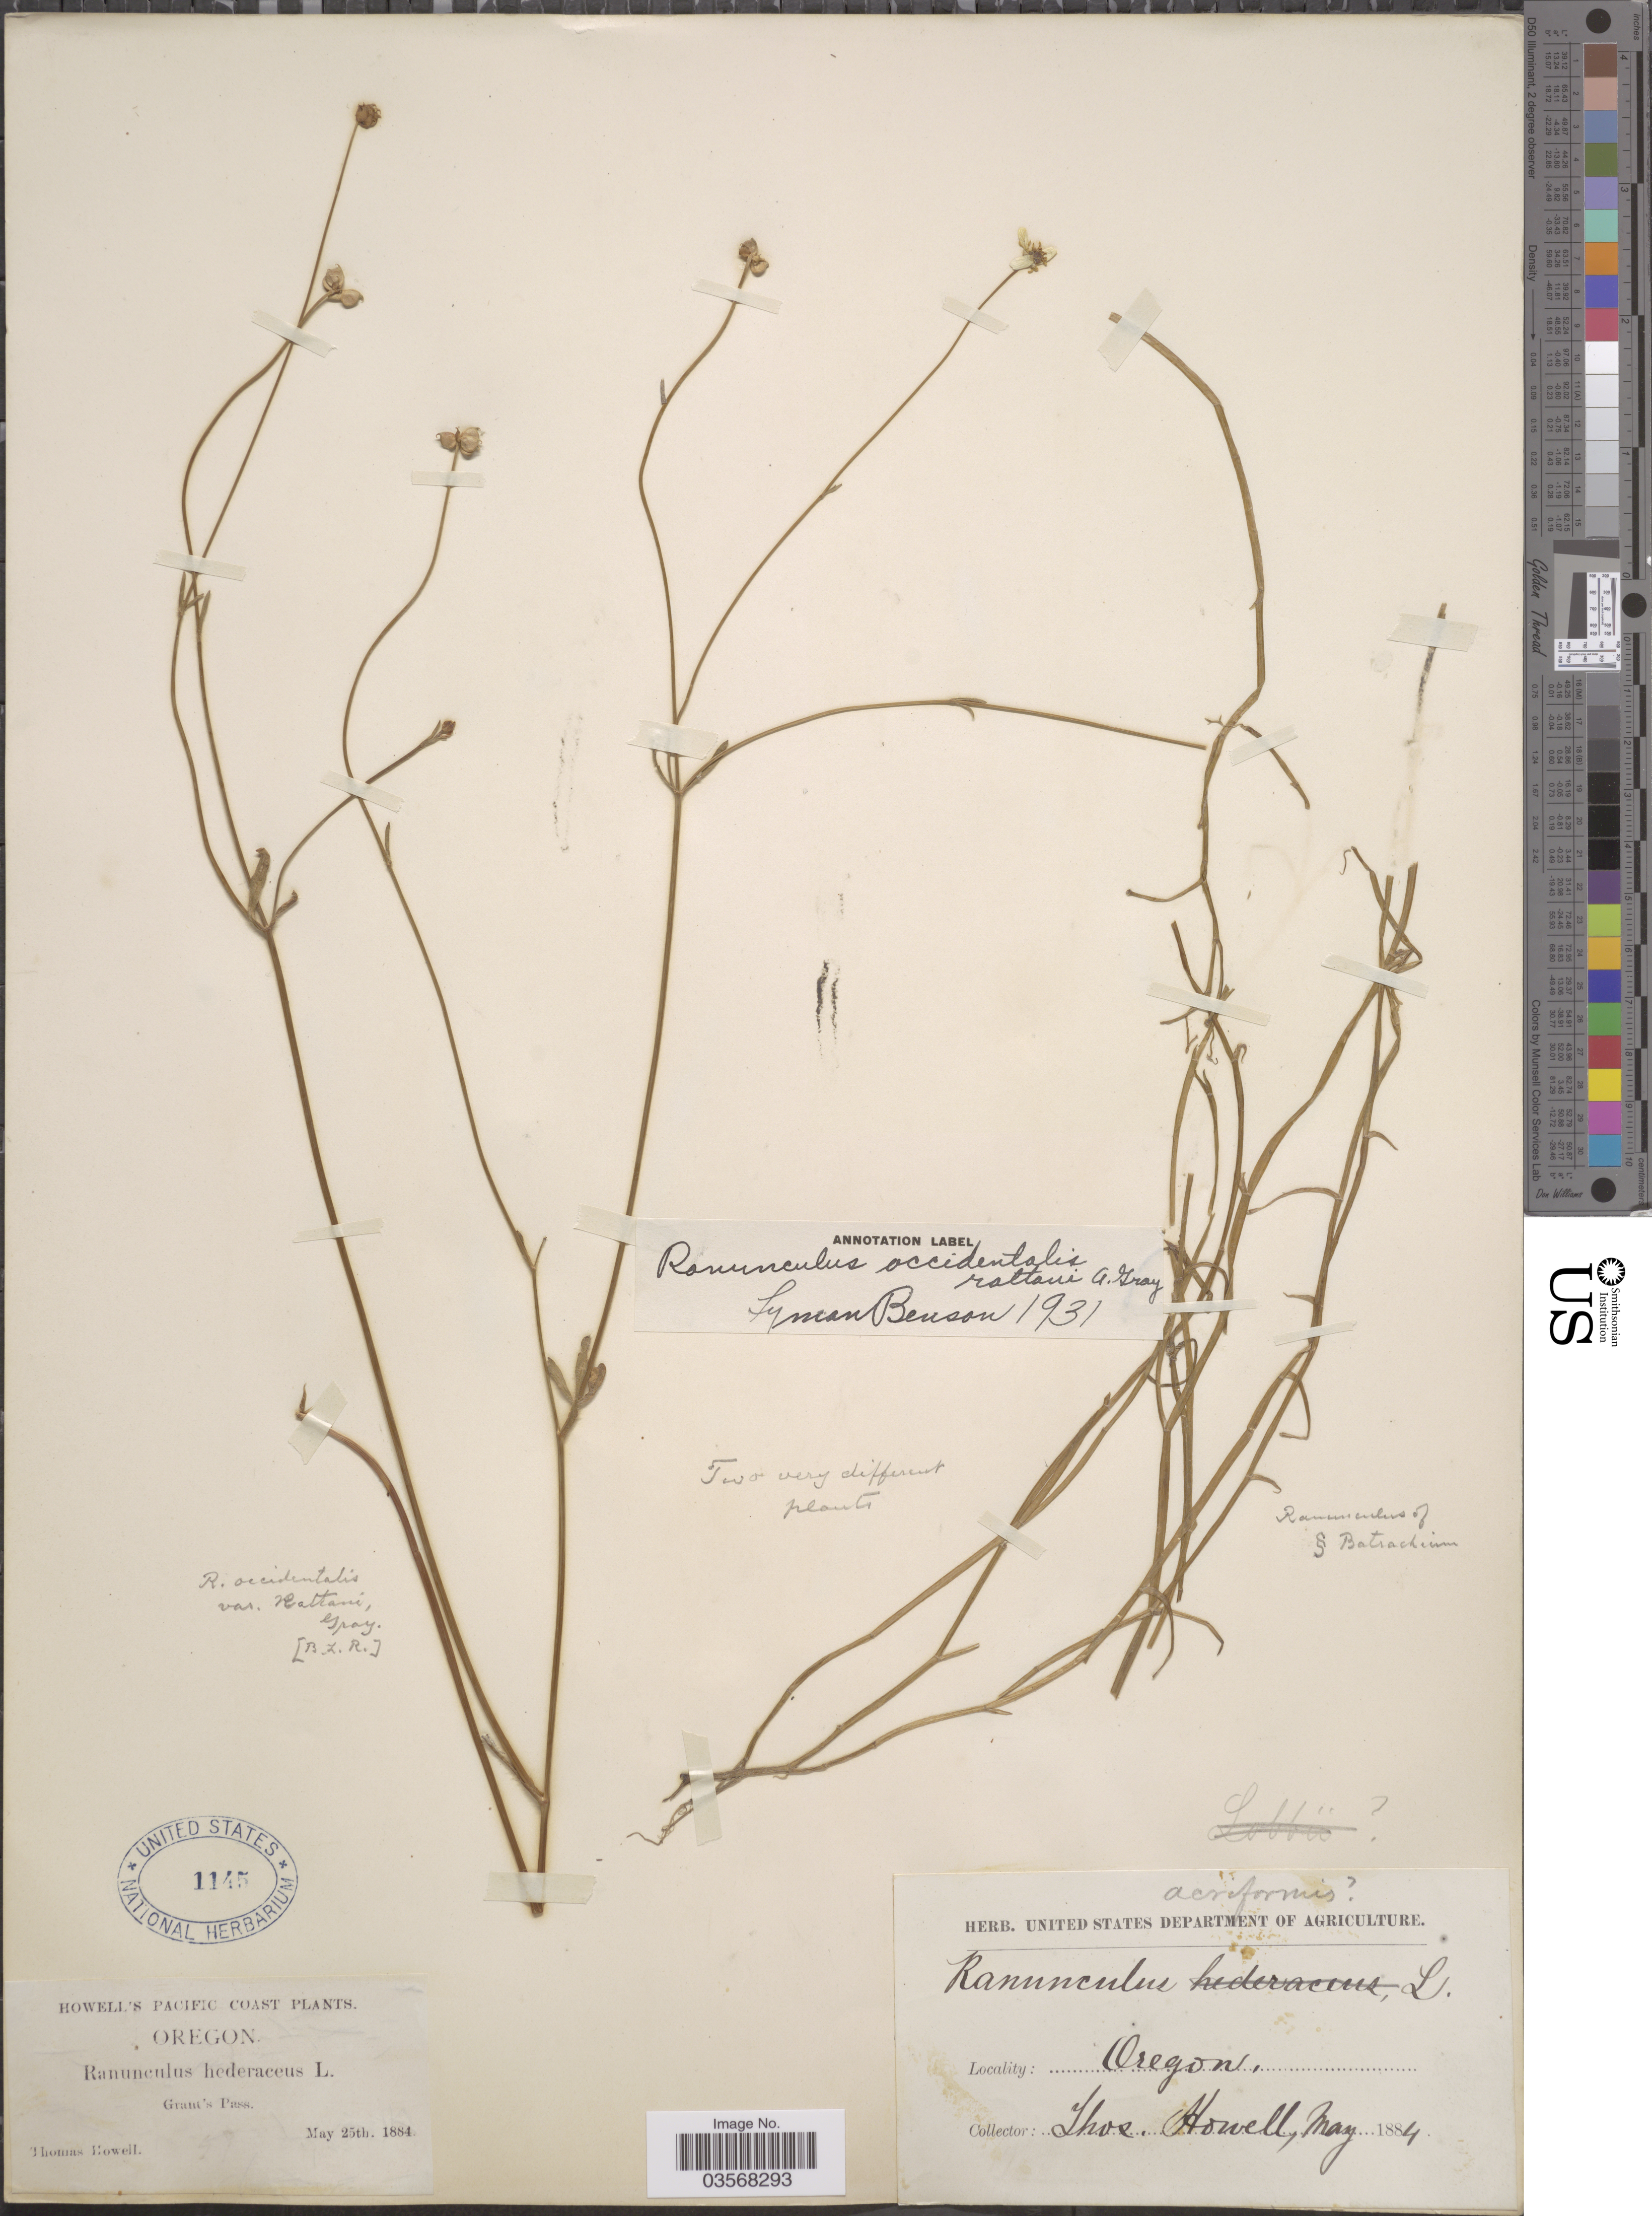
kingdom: Plantae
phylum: Tracheophyta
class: Magnoliopsida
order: Ranunculales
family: Ranunculaceae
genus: Ranunculus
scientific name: Ranunculus occidentalis var. rattanii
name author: A. Gray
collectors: T. Howell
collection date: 1884-05-25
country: United States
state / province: Oregon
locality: Pacific Coast. Grant's Pass.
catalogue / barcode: US 1145